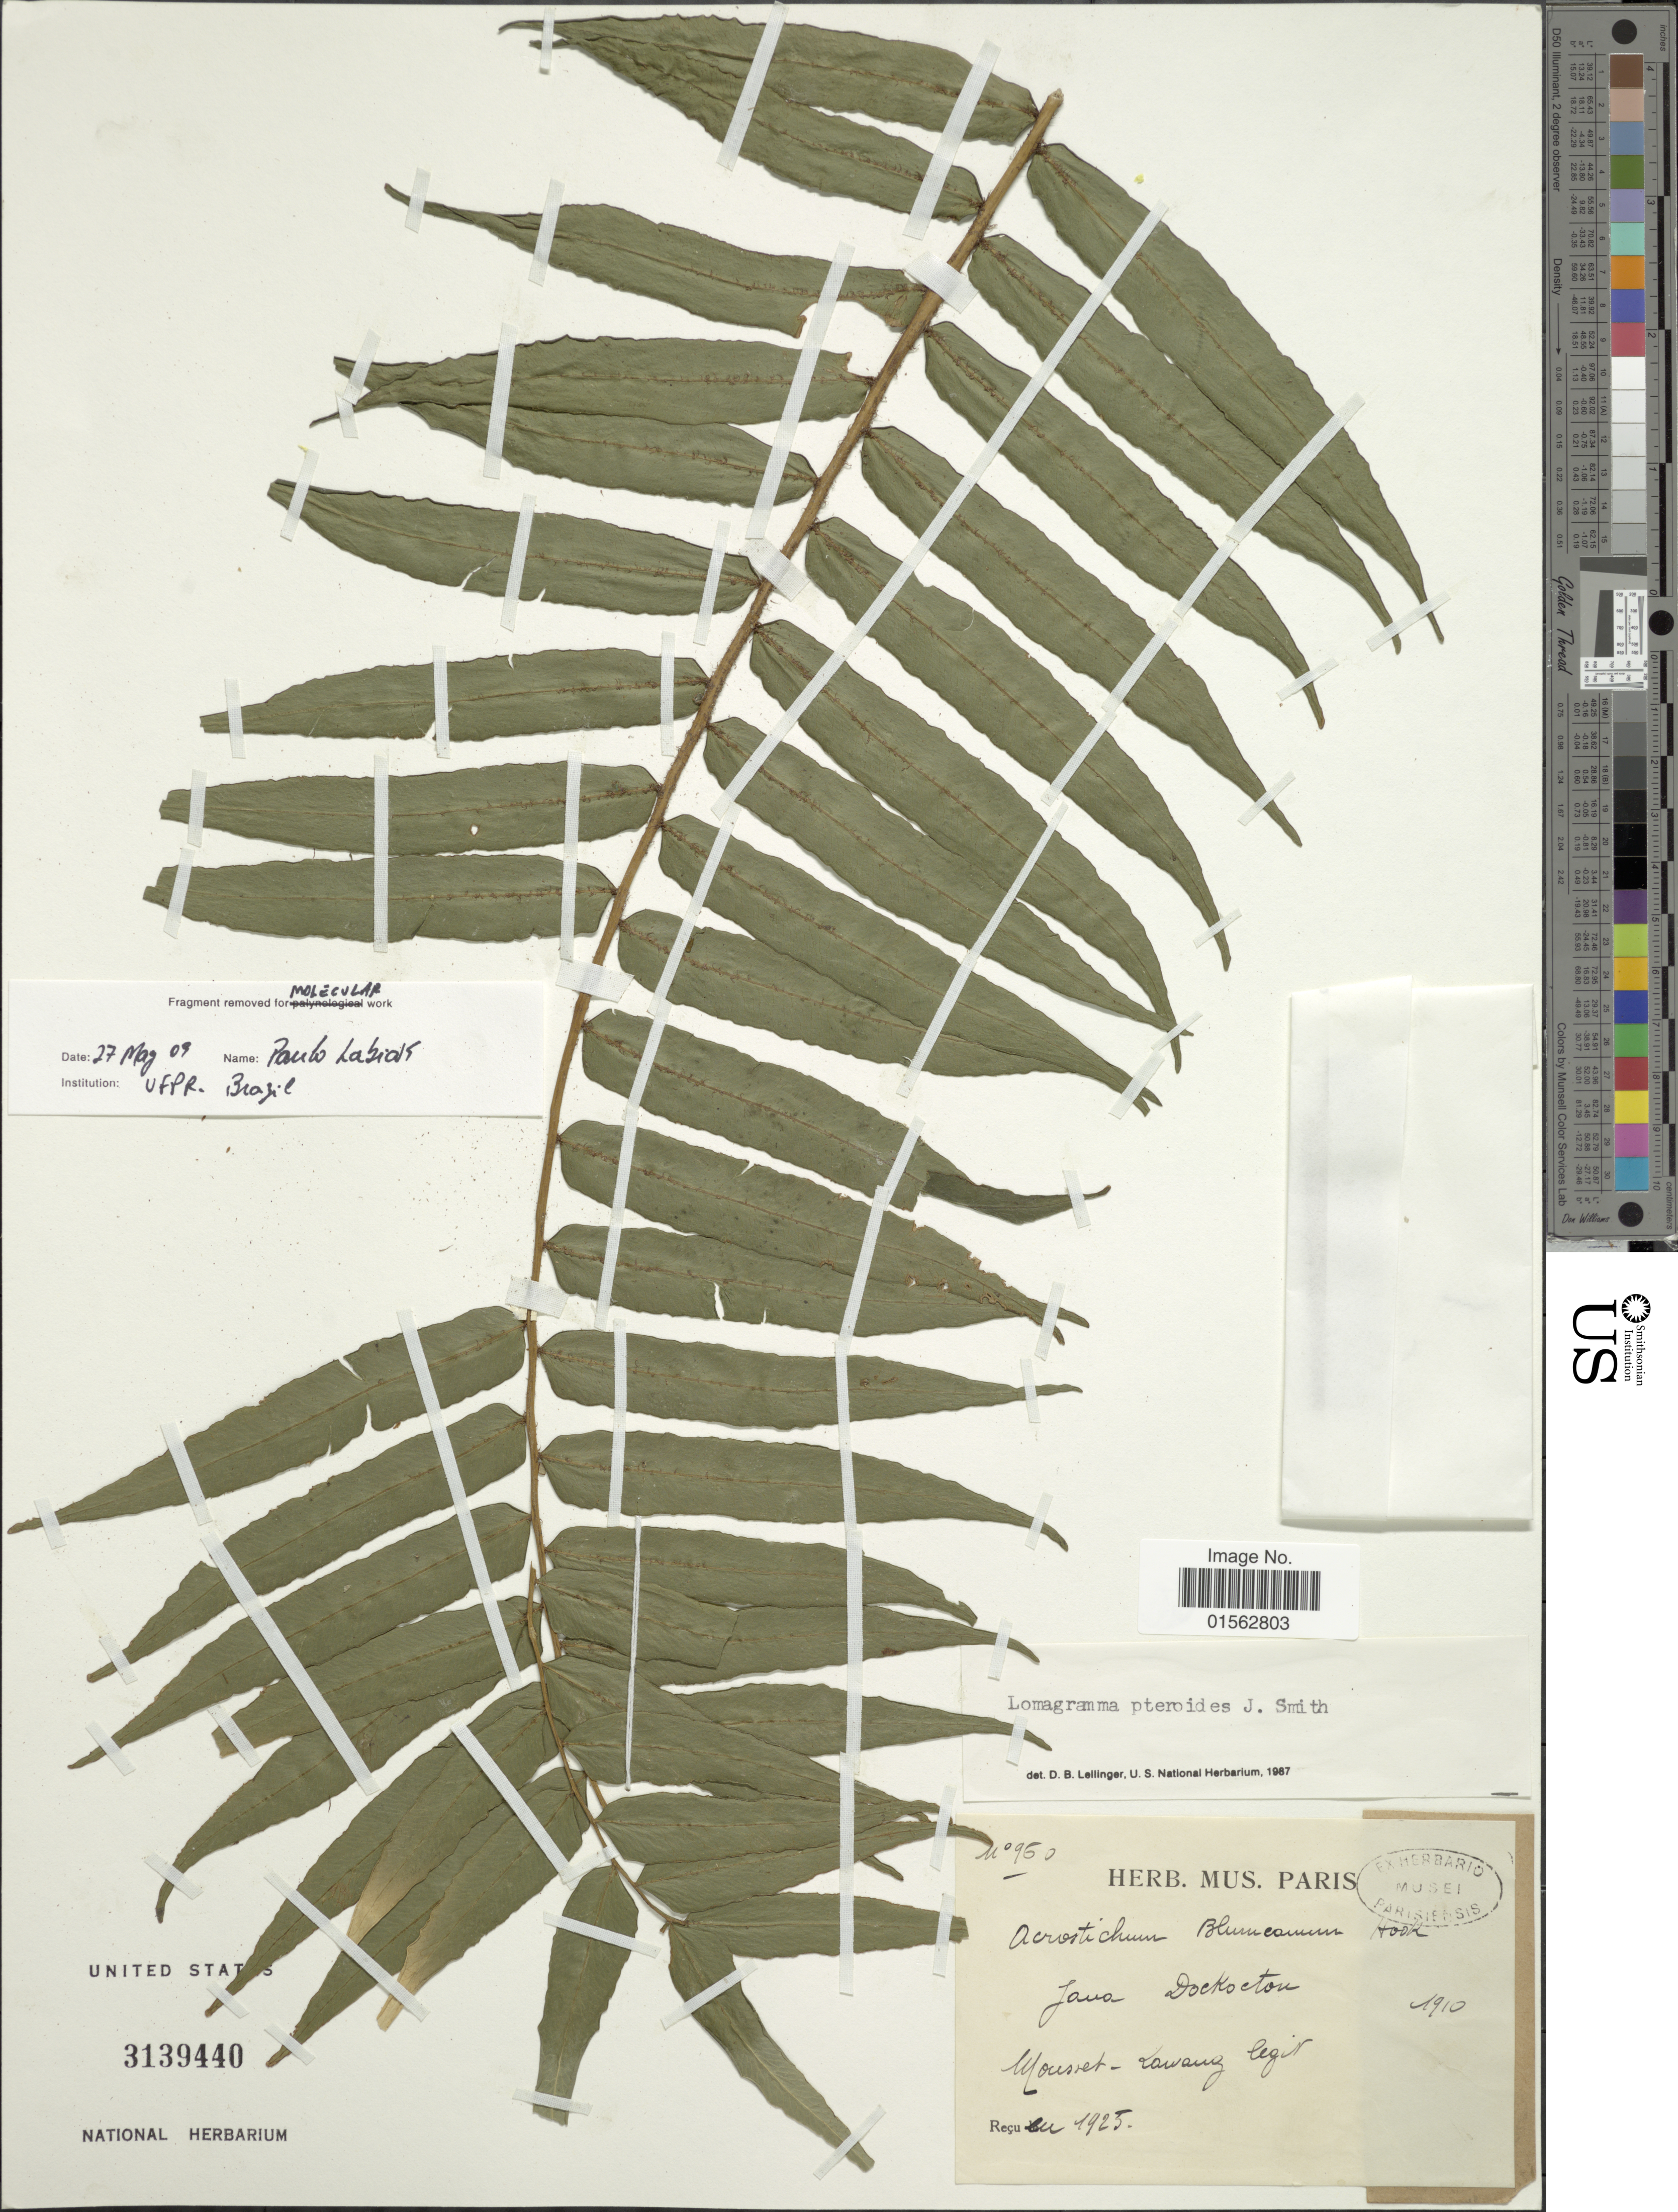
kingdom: Plantae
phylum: Tracheophyta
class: Polypodiopsida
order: Polypodiales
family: Dryopteridaceae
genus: Lomagramma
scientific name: Lomagramma pteroides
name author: J. Sm.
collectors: Mousset-Lawang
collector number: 950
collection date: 1925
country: Indonesia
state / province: Java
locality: Dockoctoum Lavang [interpreted]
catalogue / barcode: US 3139440